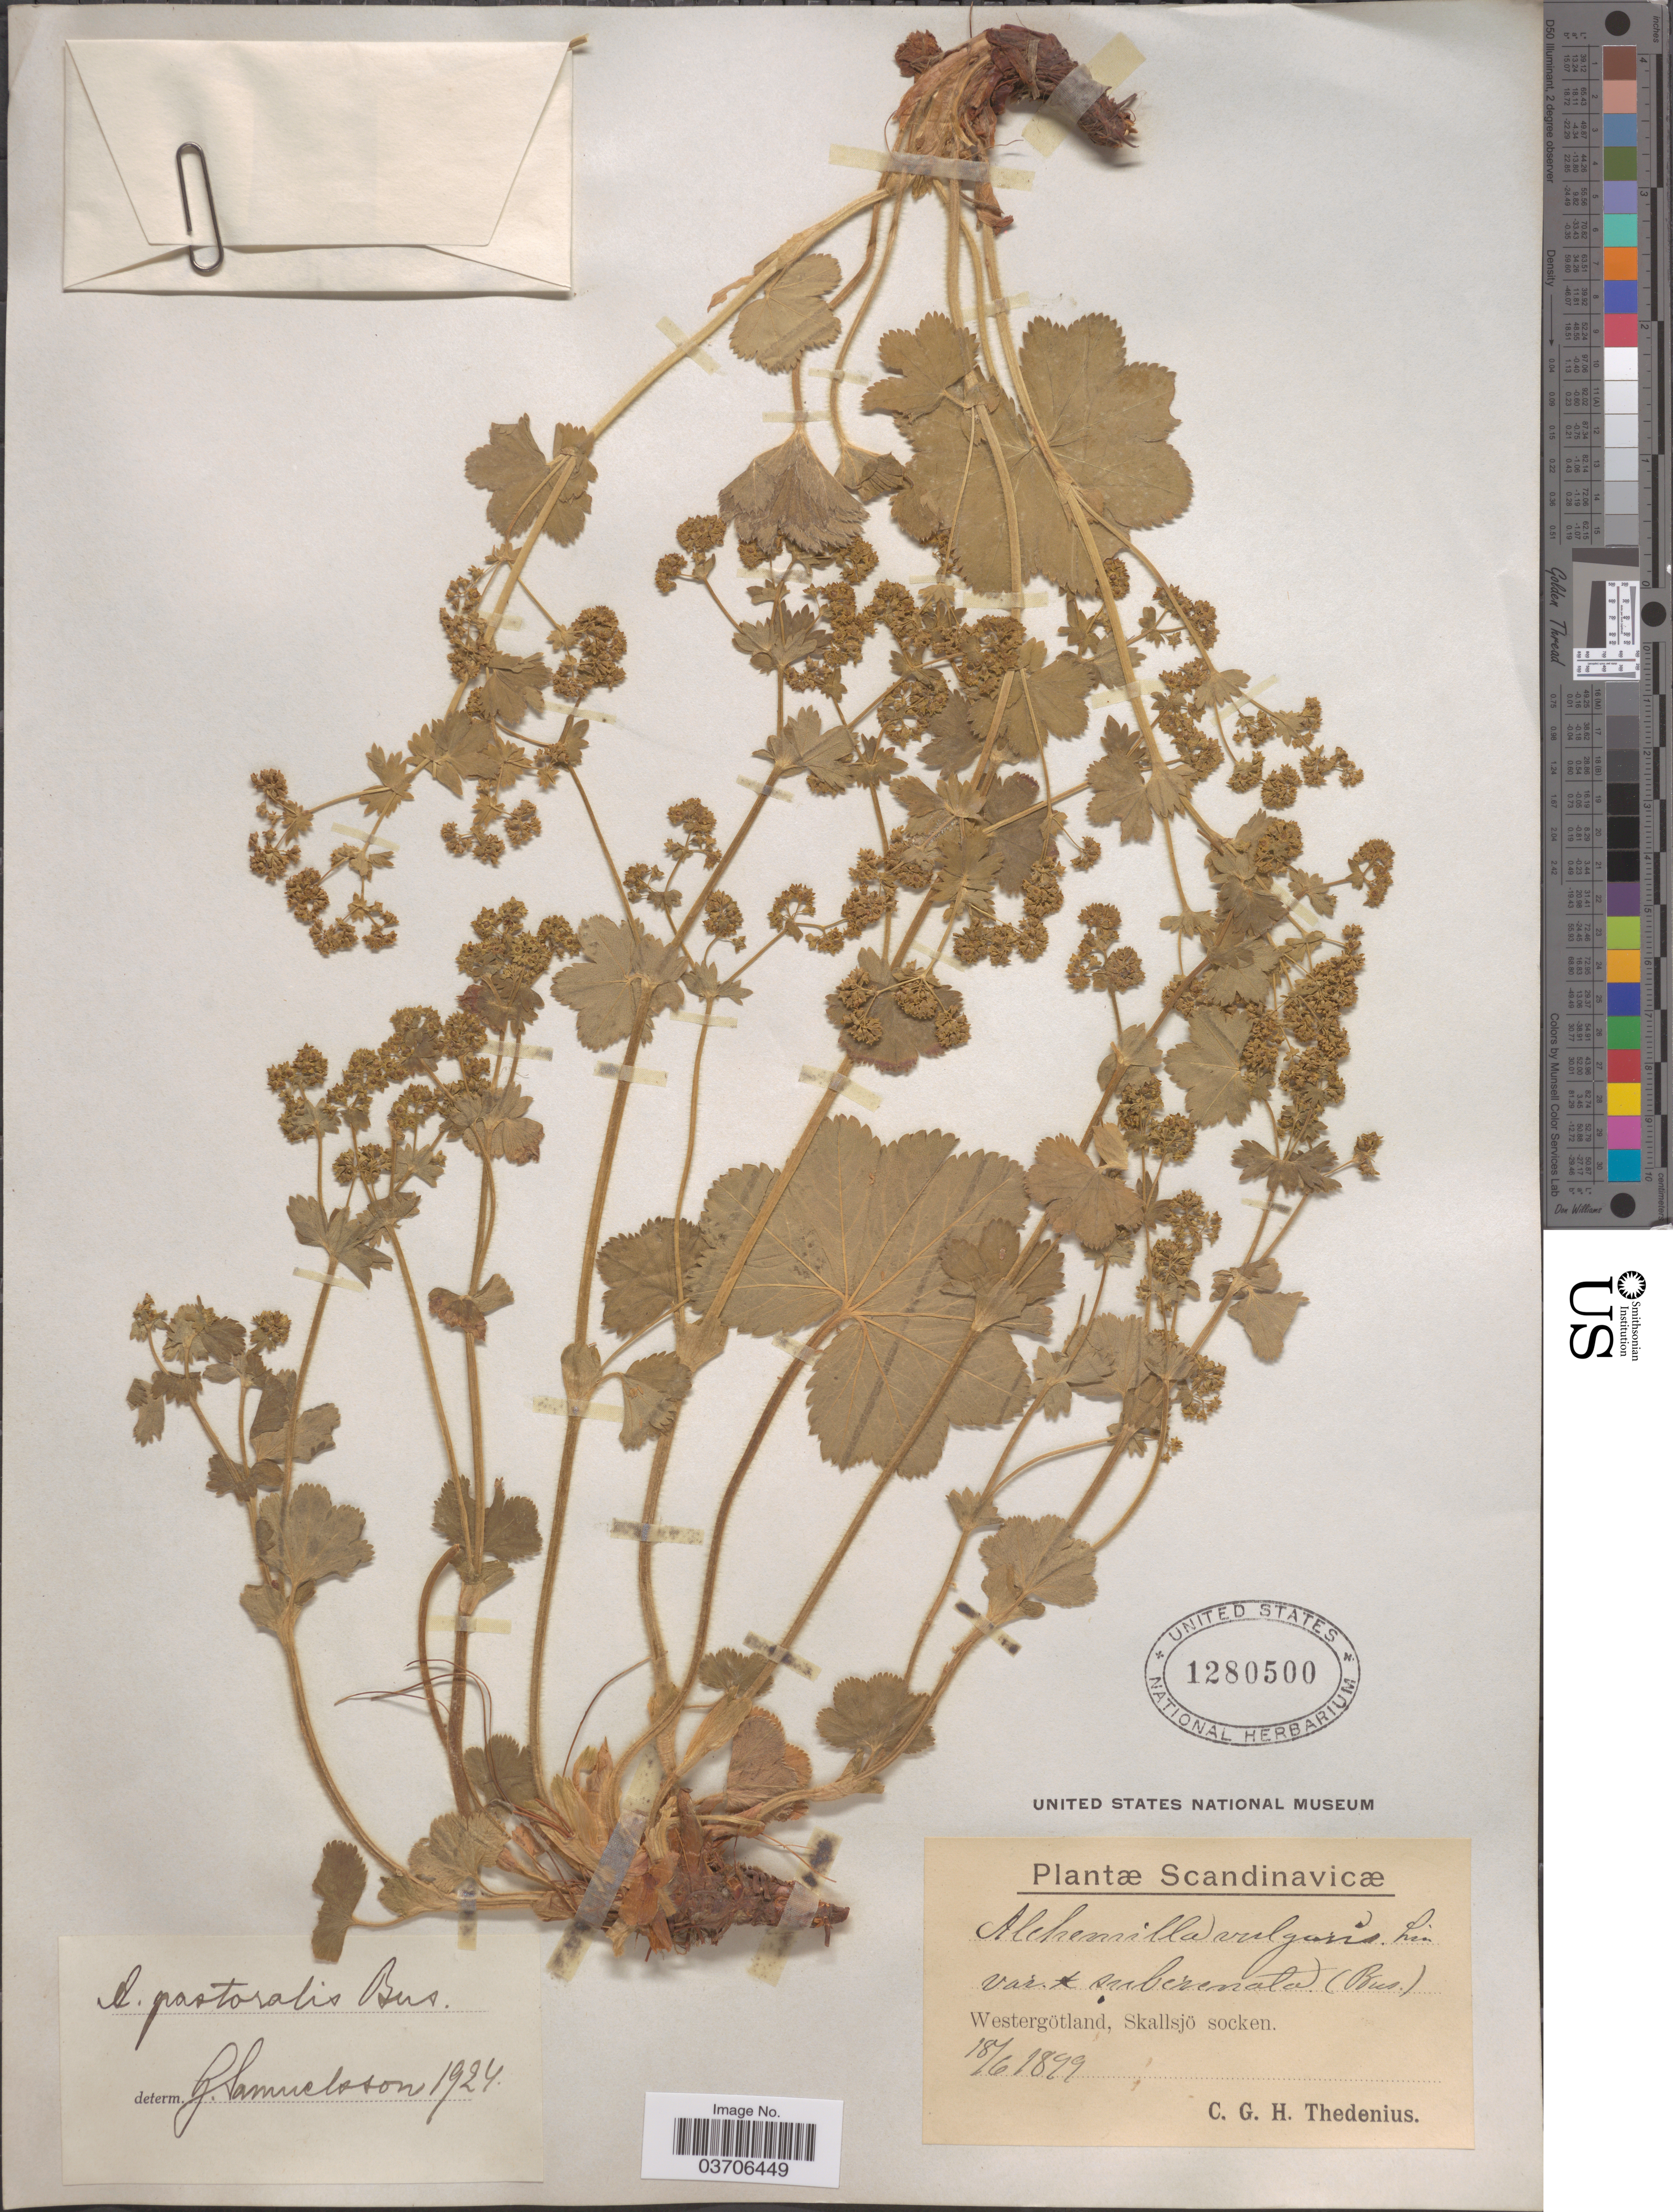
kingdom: Plantae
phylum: Tracheophyta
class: Magnoliopsida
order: Rosales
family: Rosaceae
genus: Alchemilla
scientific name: Alchemilla vulgaris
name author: L.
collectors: C. Thedenius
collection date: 1899-06-18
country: Sweden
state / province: Västra Götaland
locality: Scandinavicæ. Westergötland, Skallsjö socken.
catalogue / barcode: US 1280500